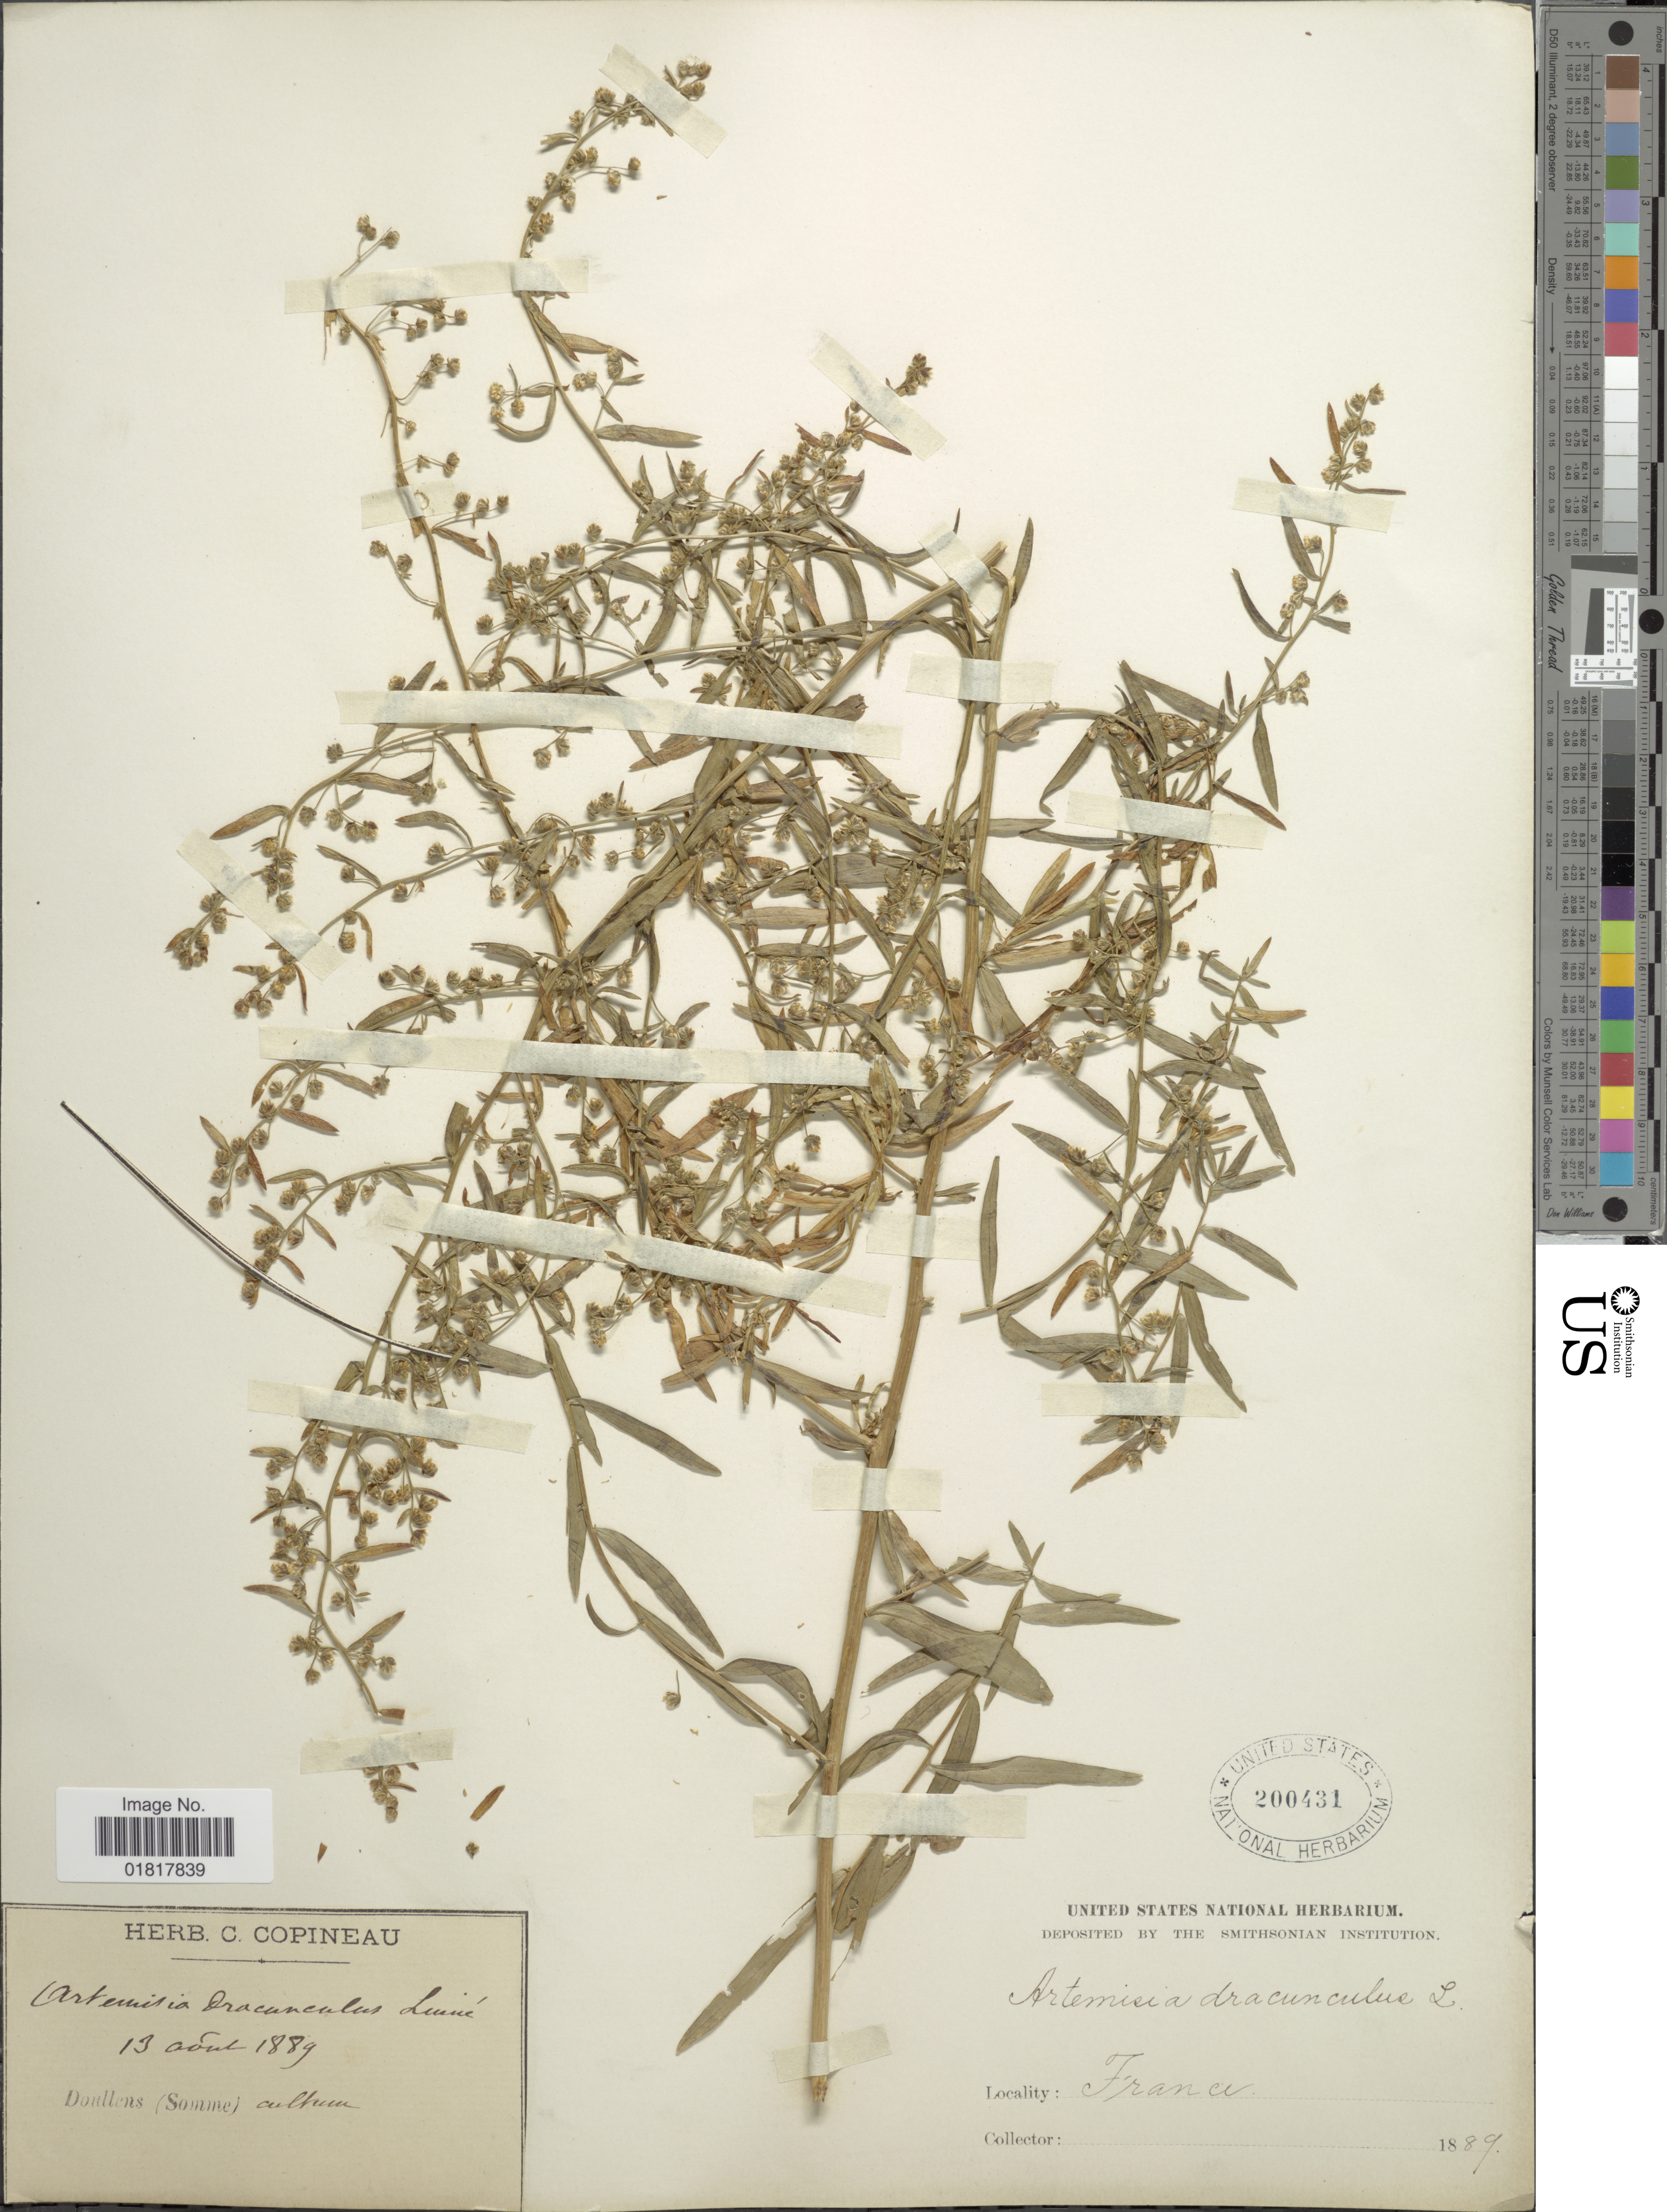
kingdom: Plantae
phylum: Tracheophyta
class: Magnoliopsida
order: Asterales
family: Asteraceae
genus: Artemisia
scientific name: Artemisia dracunculus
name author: L.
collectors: ex herb. C. Copineau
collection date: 1889-08-13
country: France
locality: Doullens (Somme)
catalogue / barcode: US 200431